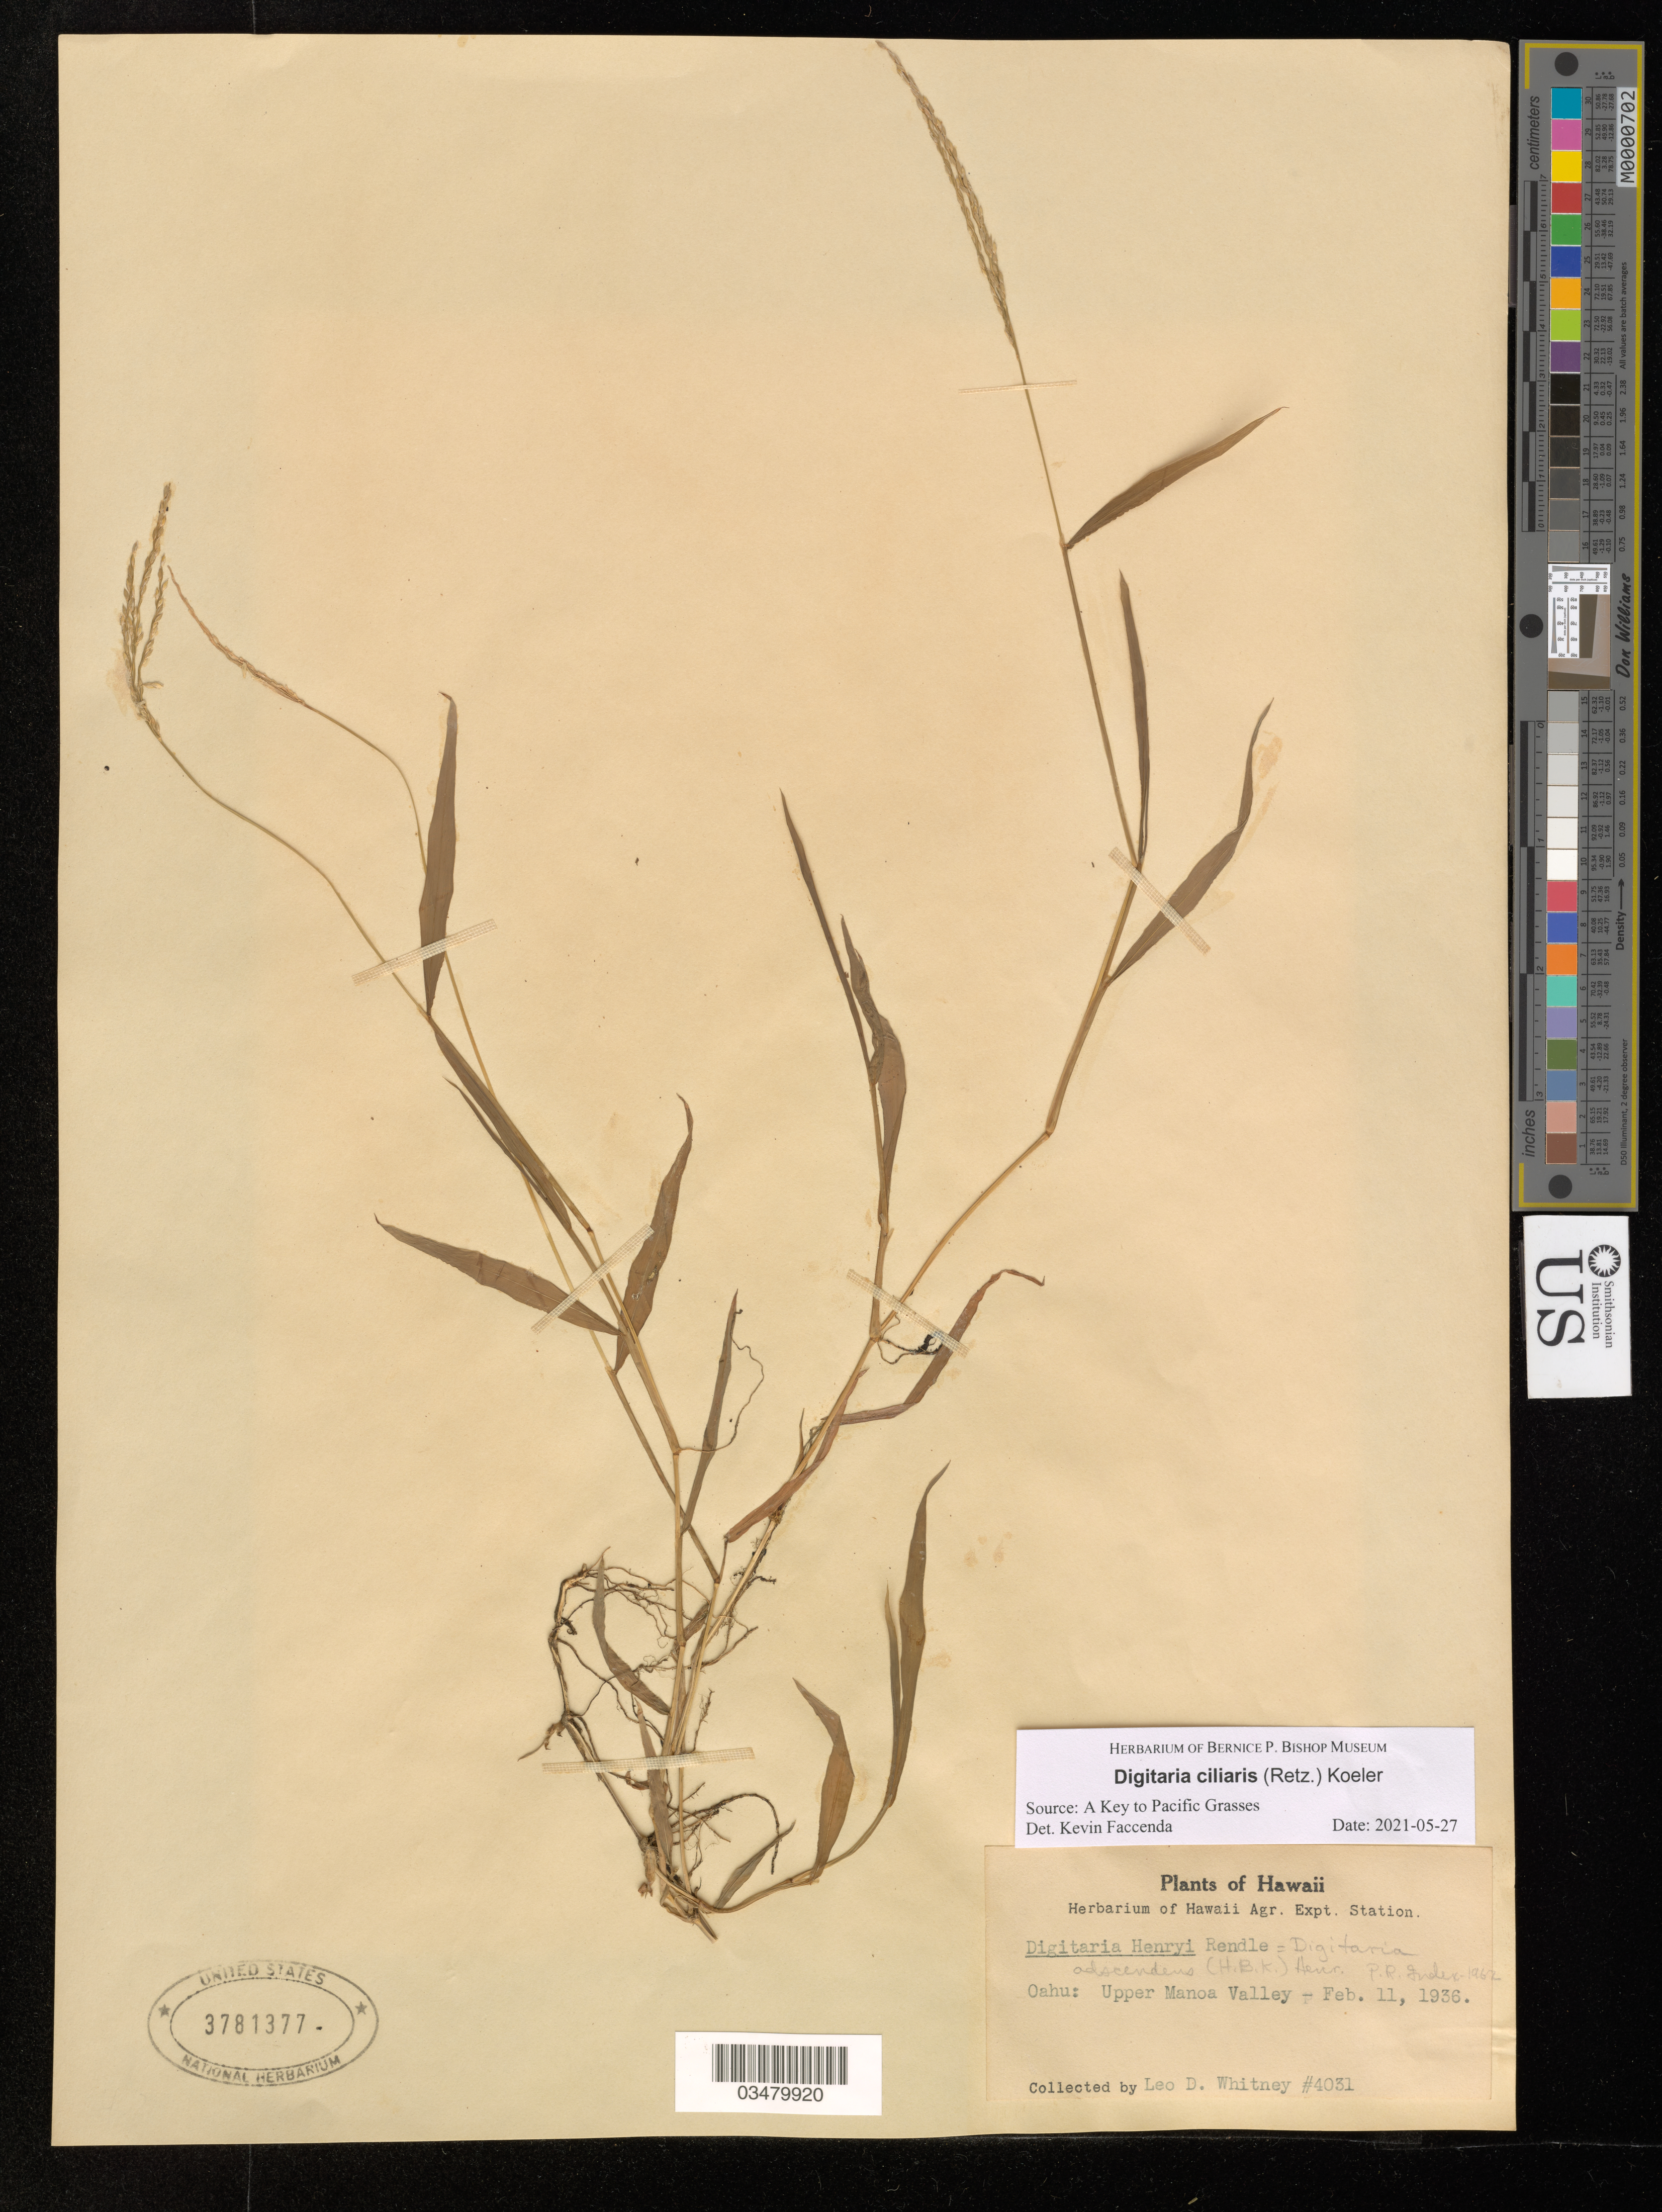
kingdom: Plantae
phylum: Tracheophyta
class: Liliopsida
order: Poales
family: Poaceae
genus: Digitaria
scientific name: Digitaria ciliaris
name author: (Retz.) Koeler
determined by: Faccenda, K.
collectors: L. Whitney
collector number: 4031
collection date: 1936-02-11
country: United States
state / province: Hawaii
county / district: Honolulu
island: Oahu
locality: Oahu, Upper Manoa Valley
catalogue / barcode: US 3781377